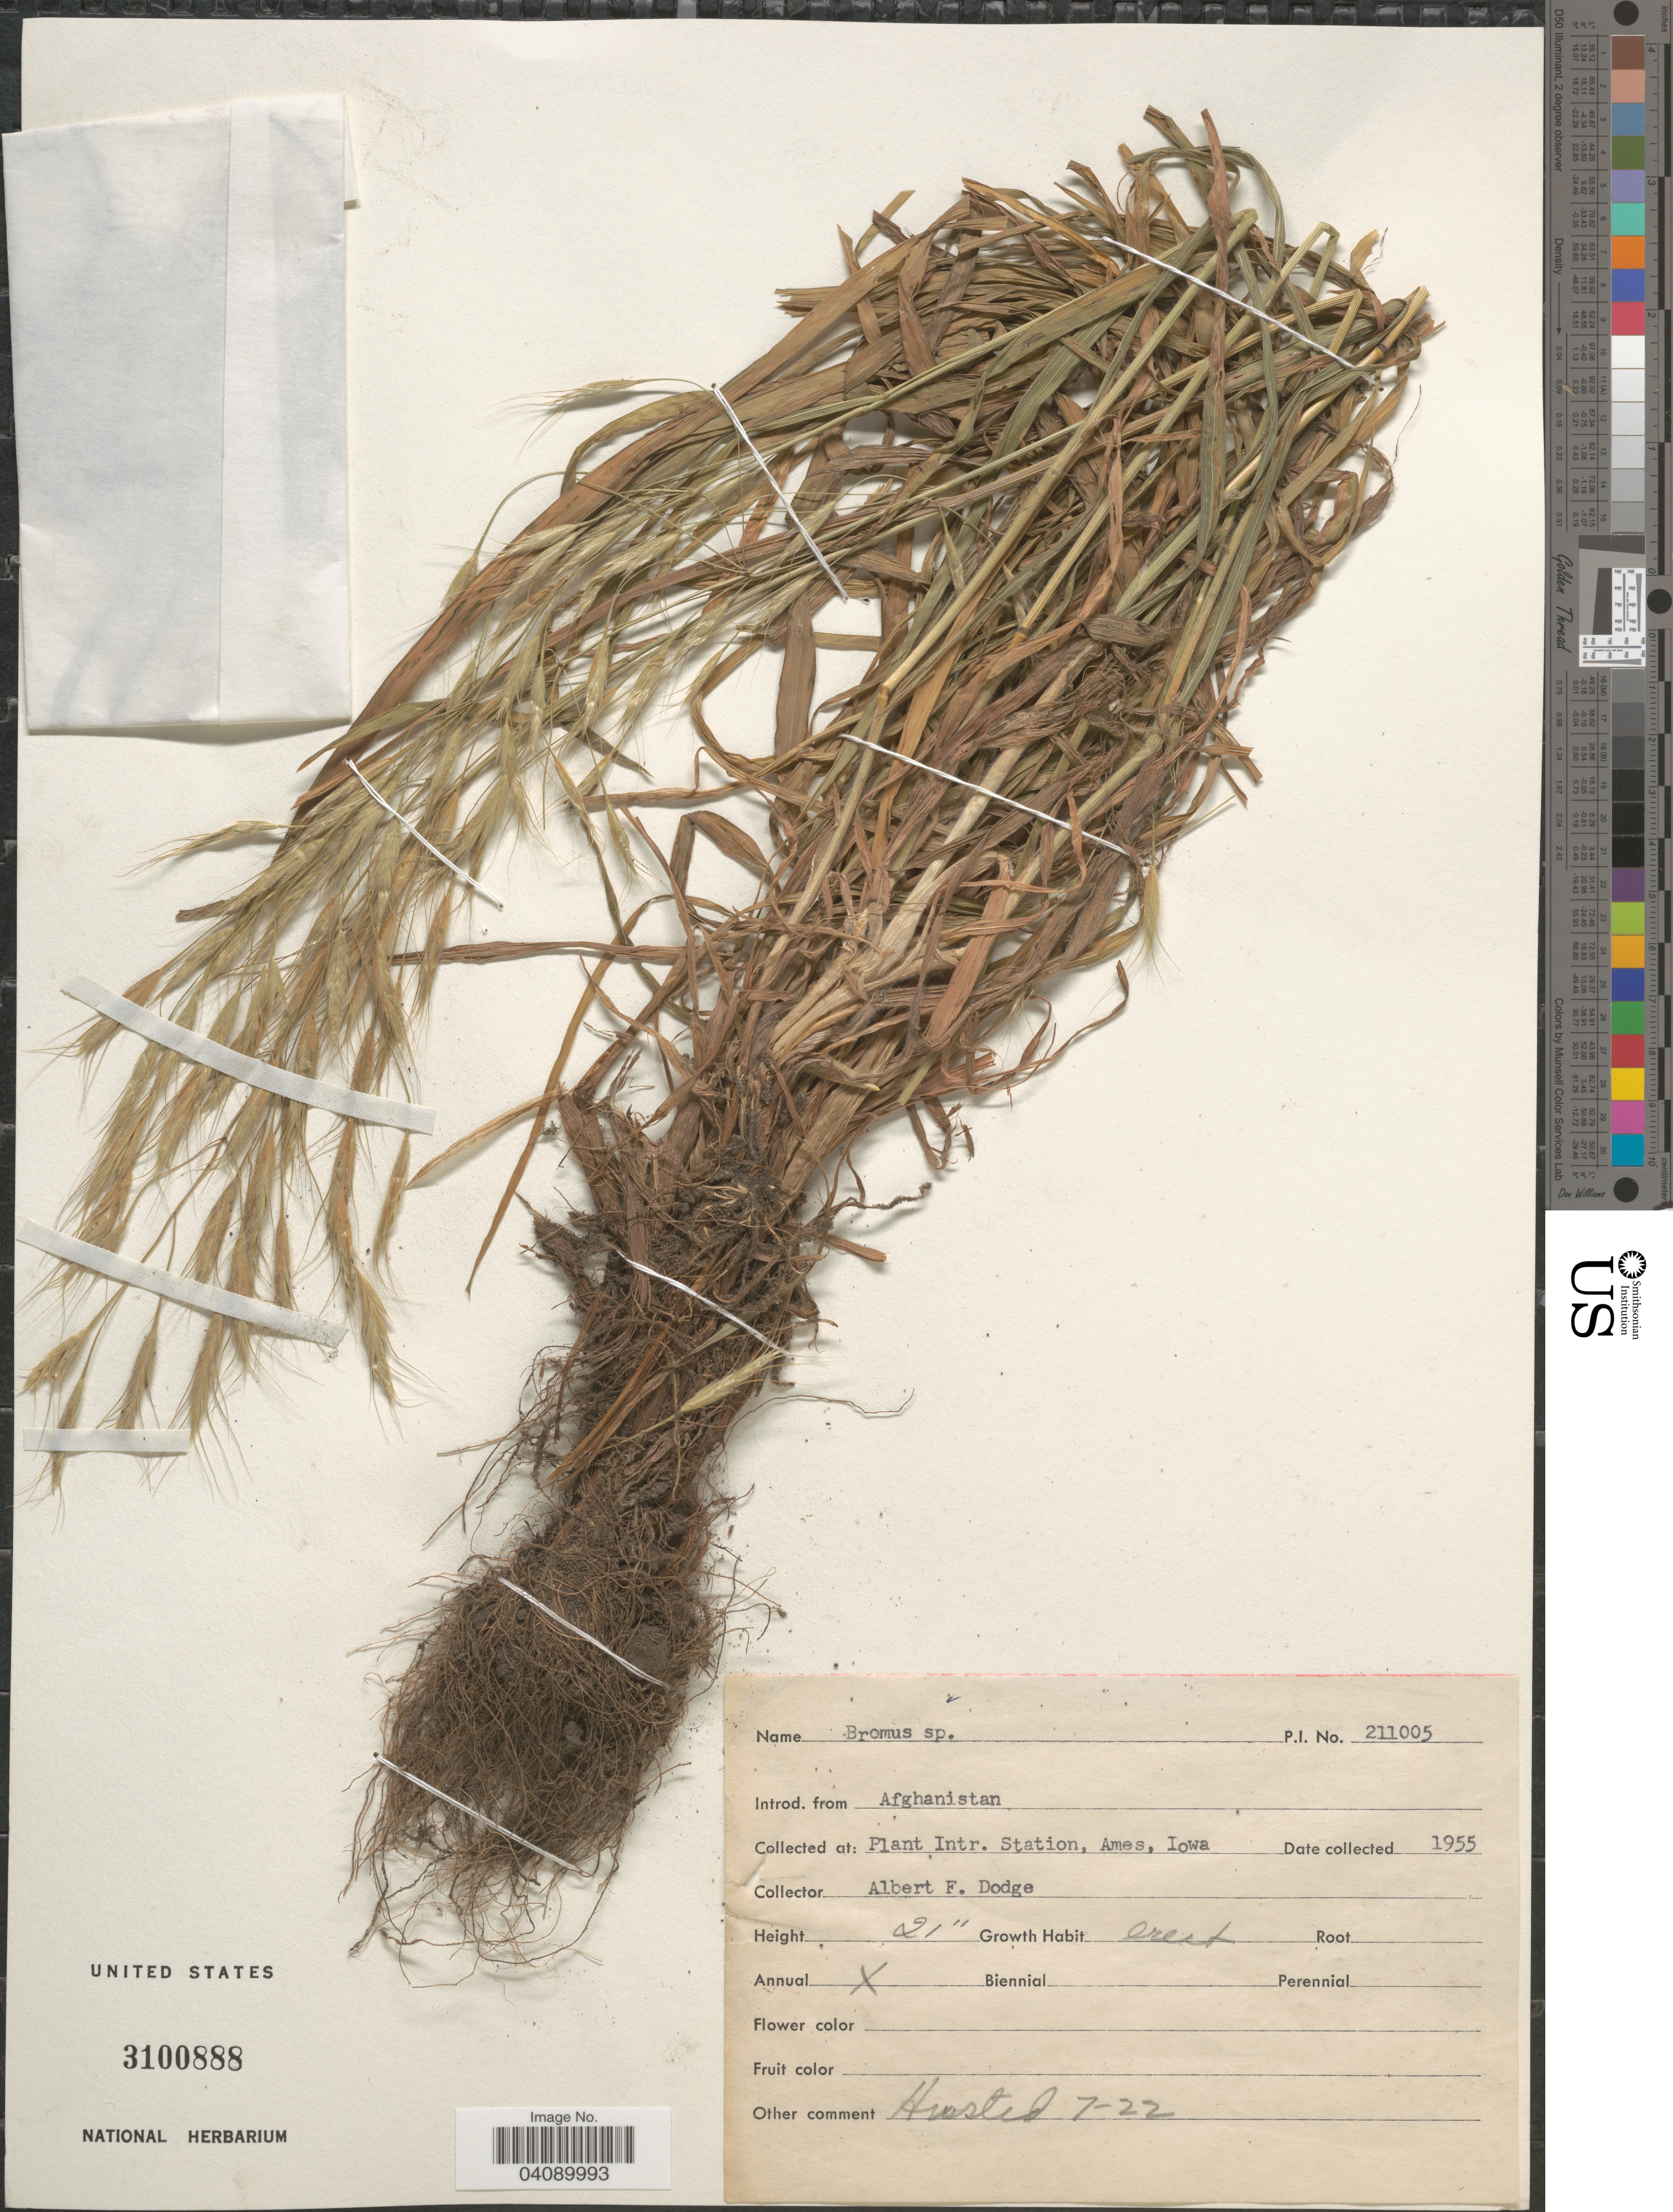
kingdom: Plantae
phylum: Tracheophyta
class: Liliopsida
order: Poales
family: Poaceae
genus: Bromus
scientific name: Bromus sp.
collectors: A. Dodge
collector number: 211005?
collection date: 1955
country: United States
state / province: Iowa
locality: Plant Intr. Station, Ames.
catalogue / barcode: US 3100888